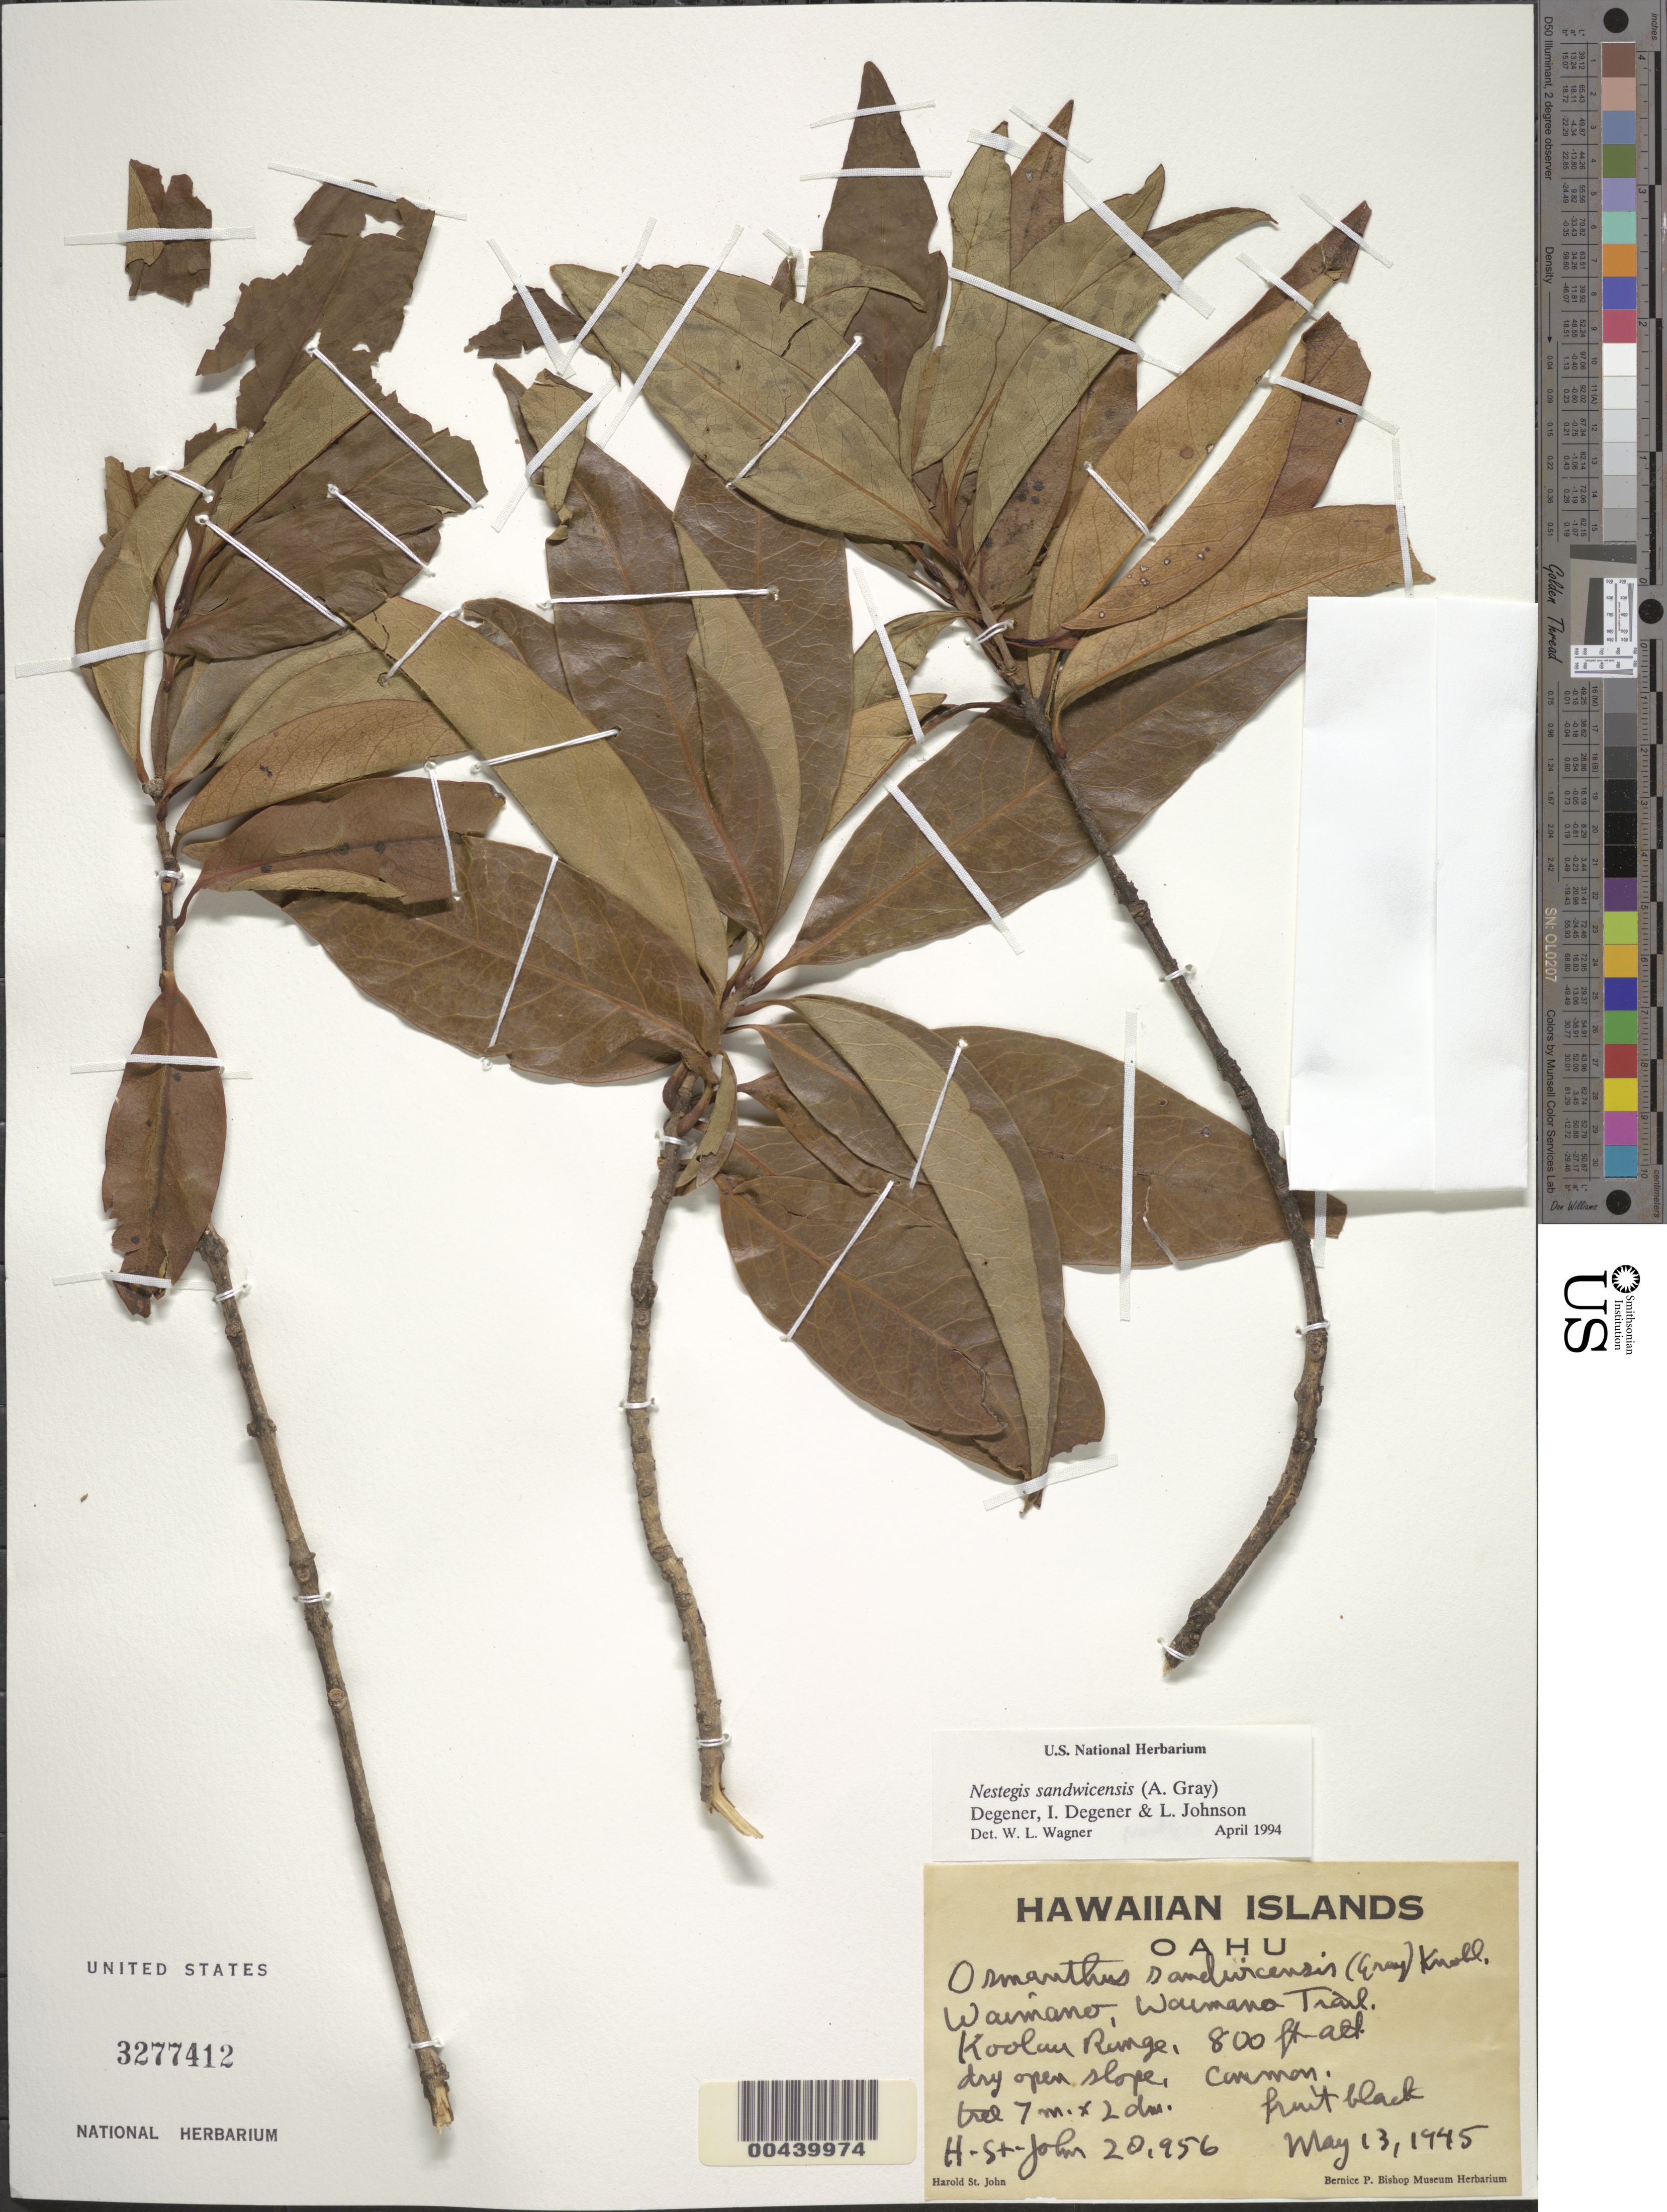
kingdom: Plantae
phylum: Tracheophyta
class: Magnoliopsida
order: Lamiales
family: Oleaceae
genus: Notelaea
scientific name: Notelaea sandwicensis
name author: (A. Gray) Hong-Wa & Besnard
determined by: Wagner, W. L., (BOT), Smithsonian Institution - National Museum of Natural History (UNITED STATES)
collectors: H. St. John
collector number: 20956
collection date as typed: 13 May 1945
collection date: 1945-05-13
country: United States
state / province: Hawaii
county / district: Honolulu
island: Oahu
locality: Waimano, Waimano Trail, Koolau Range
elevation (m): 244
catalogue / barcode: US 3277412